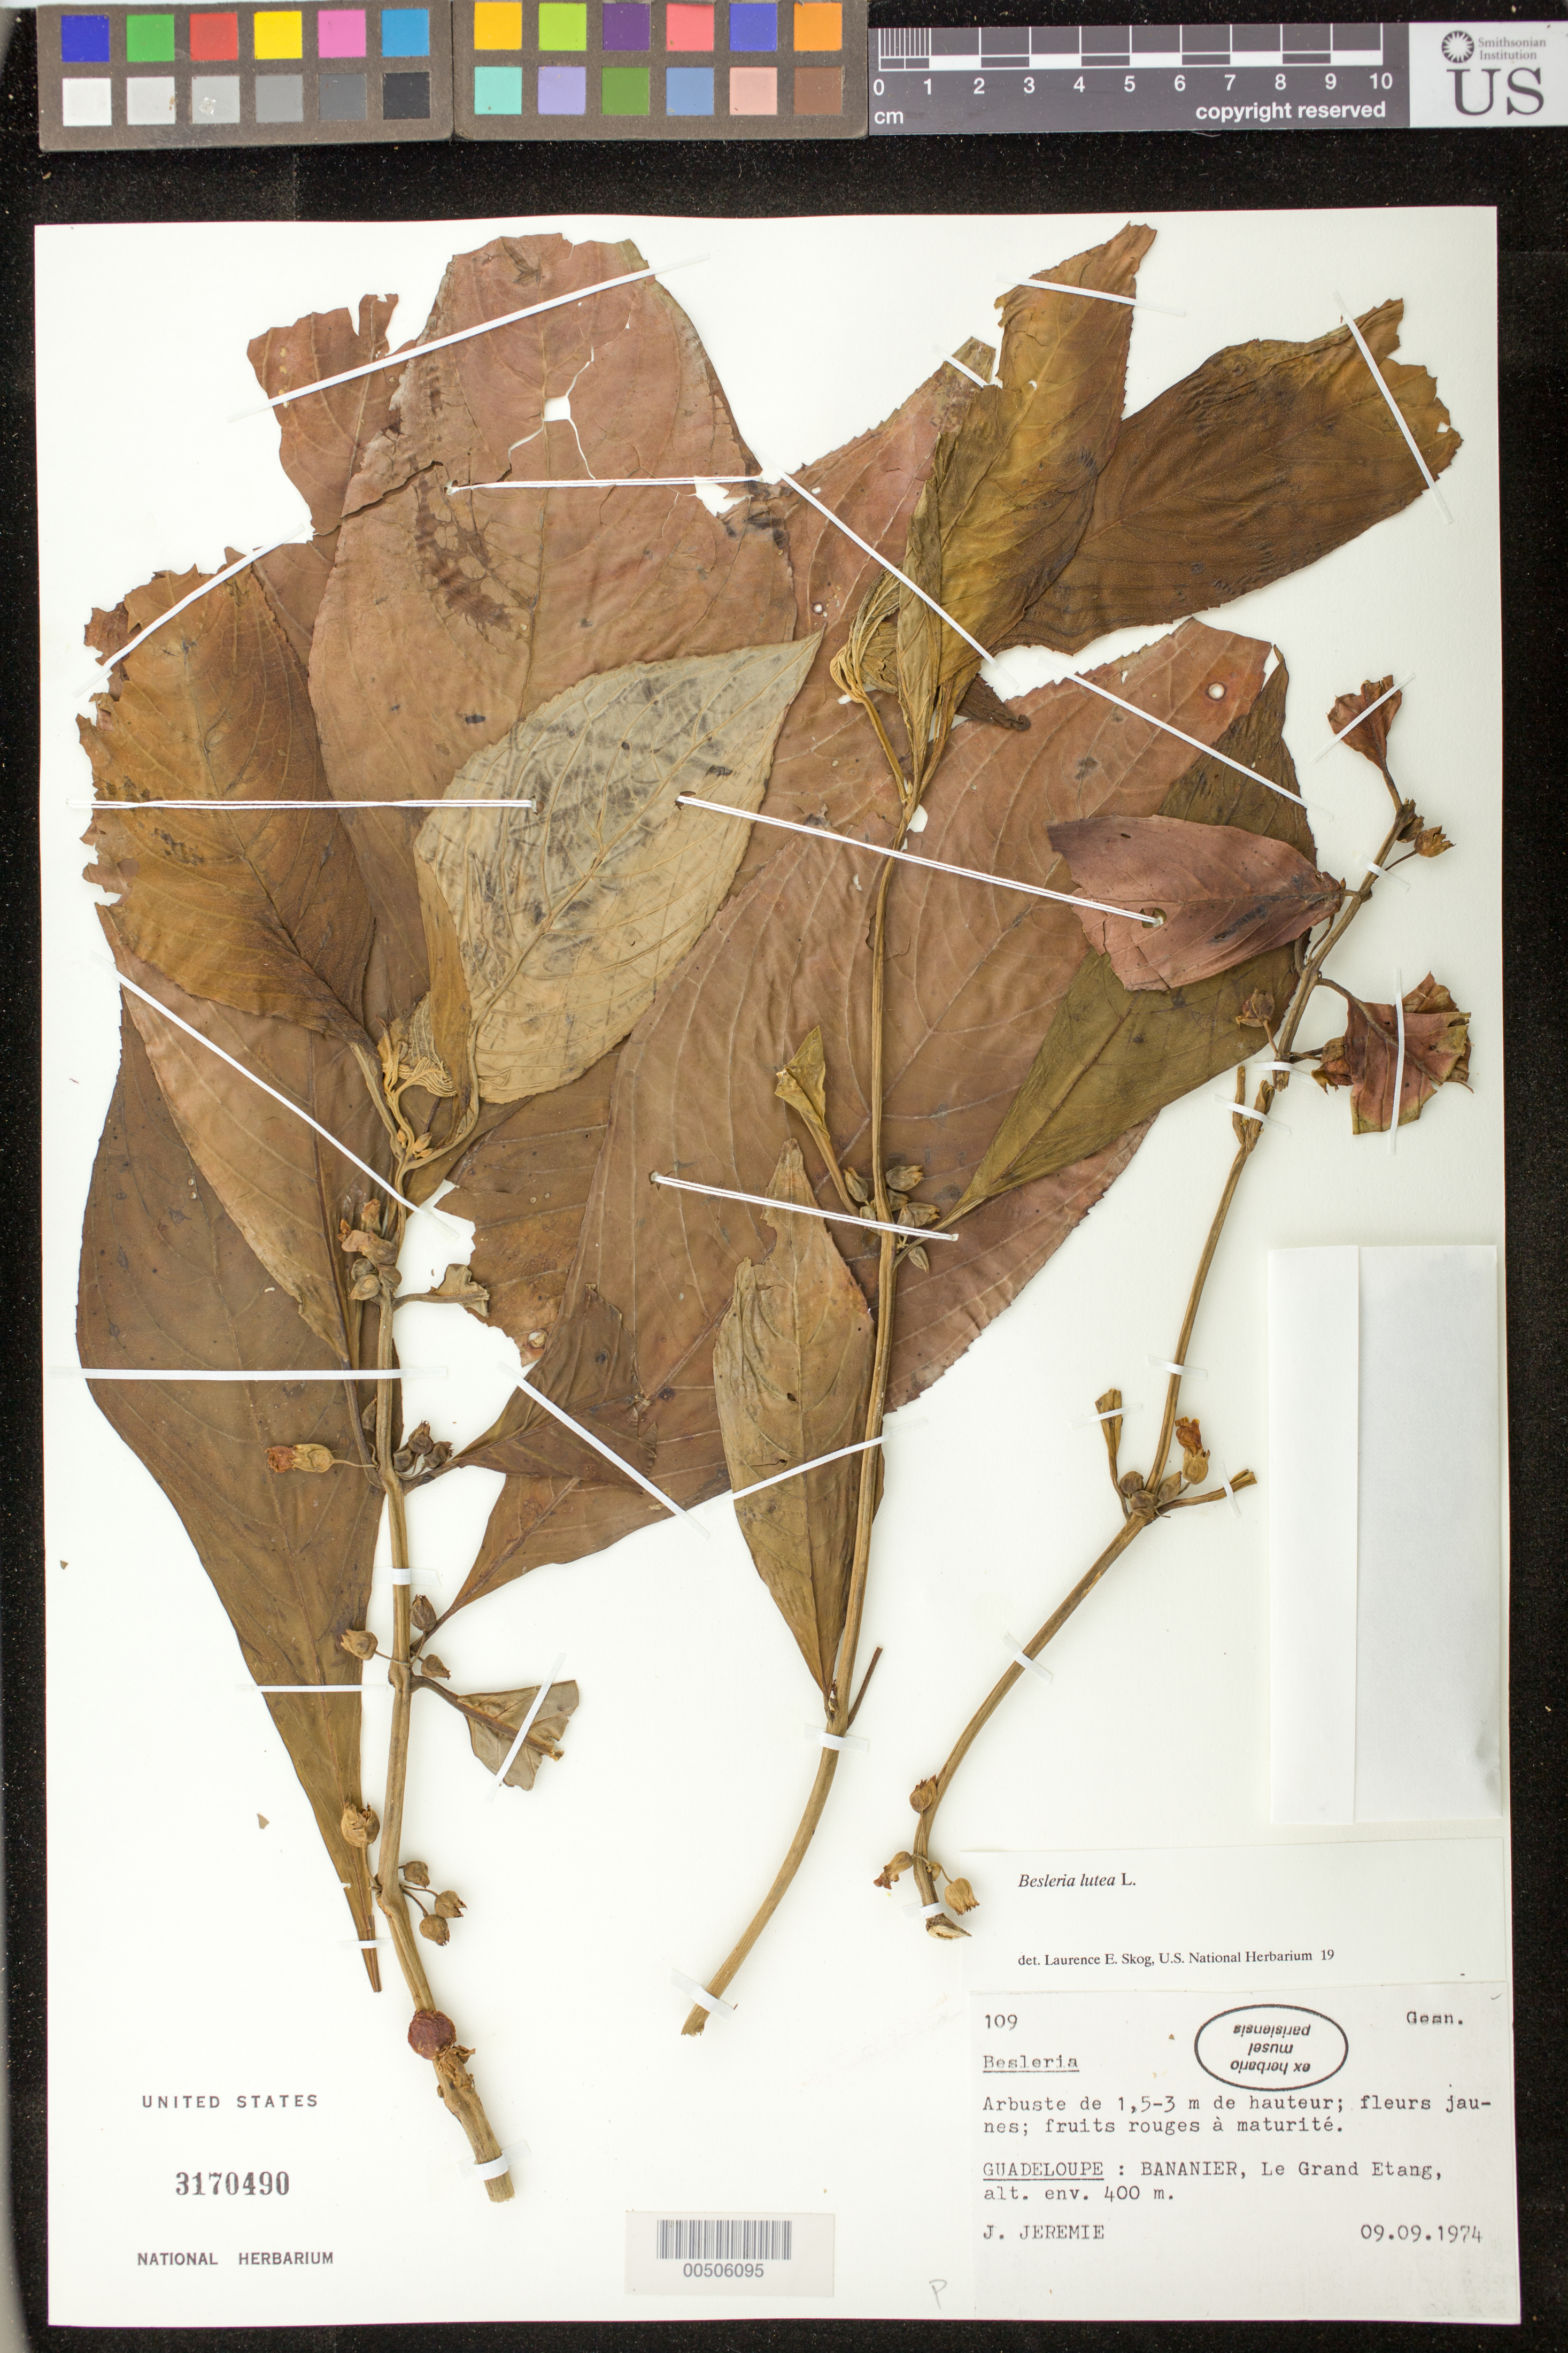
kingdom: Plantae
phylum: Tracheophyta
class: Magnoliopsida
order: Lamiales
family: Gesneriaceae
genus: Besleria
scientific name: Besleria lutea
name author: L.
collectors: J. Jérémie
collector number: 109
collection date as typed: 09 Sep 1974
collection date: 1974-09-09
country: Grenada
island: Grenada I.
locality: Bananier, La Grand Etang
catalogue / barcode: US 3170490